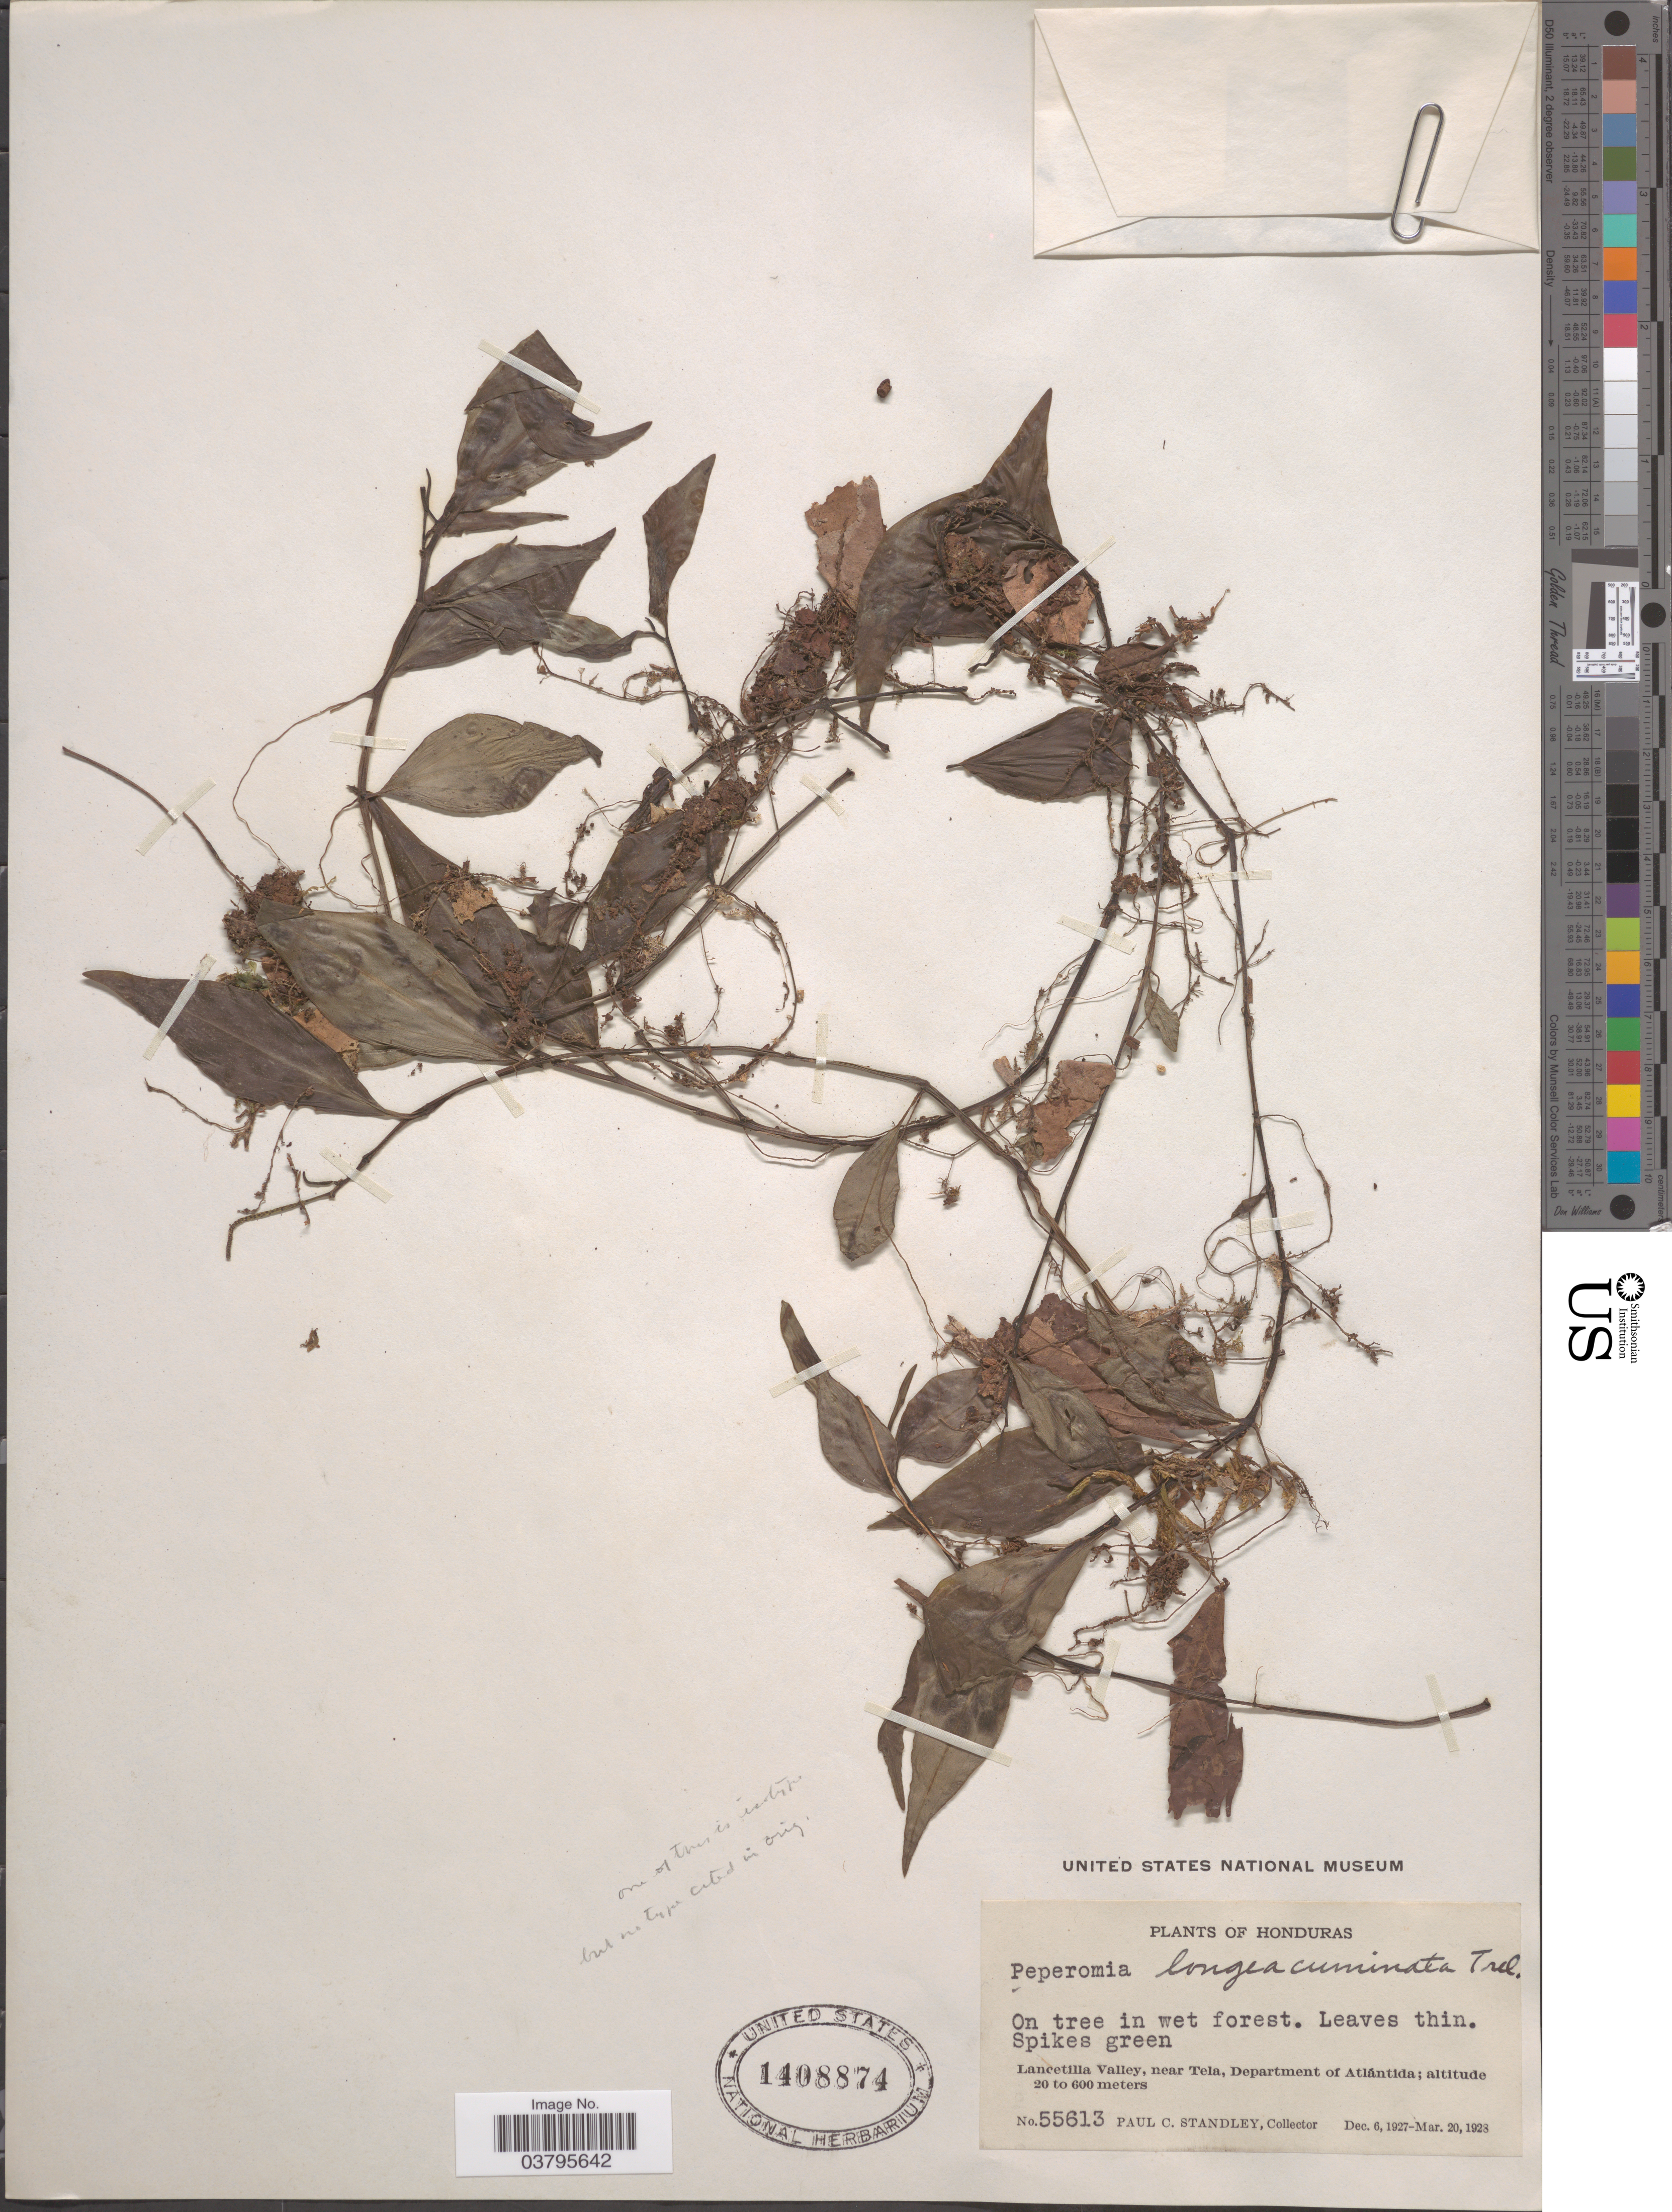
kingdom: Plantae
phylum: Tracheophyta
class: Magnoliopsida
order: Piperales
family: Piperaceae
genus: Peperomia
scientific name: Peperomia longeacuminata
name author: Trel. in Standl.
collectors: P. C. Standley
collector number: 55613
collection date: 1927-12-06/1928-03-20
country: Honduras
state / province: Atlantida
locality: Lancetilla Valley, near Tela, Department of Atlántida.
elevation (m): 20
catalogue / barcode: US 1408874